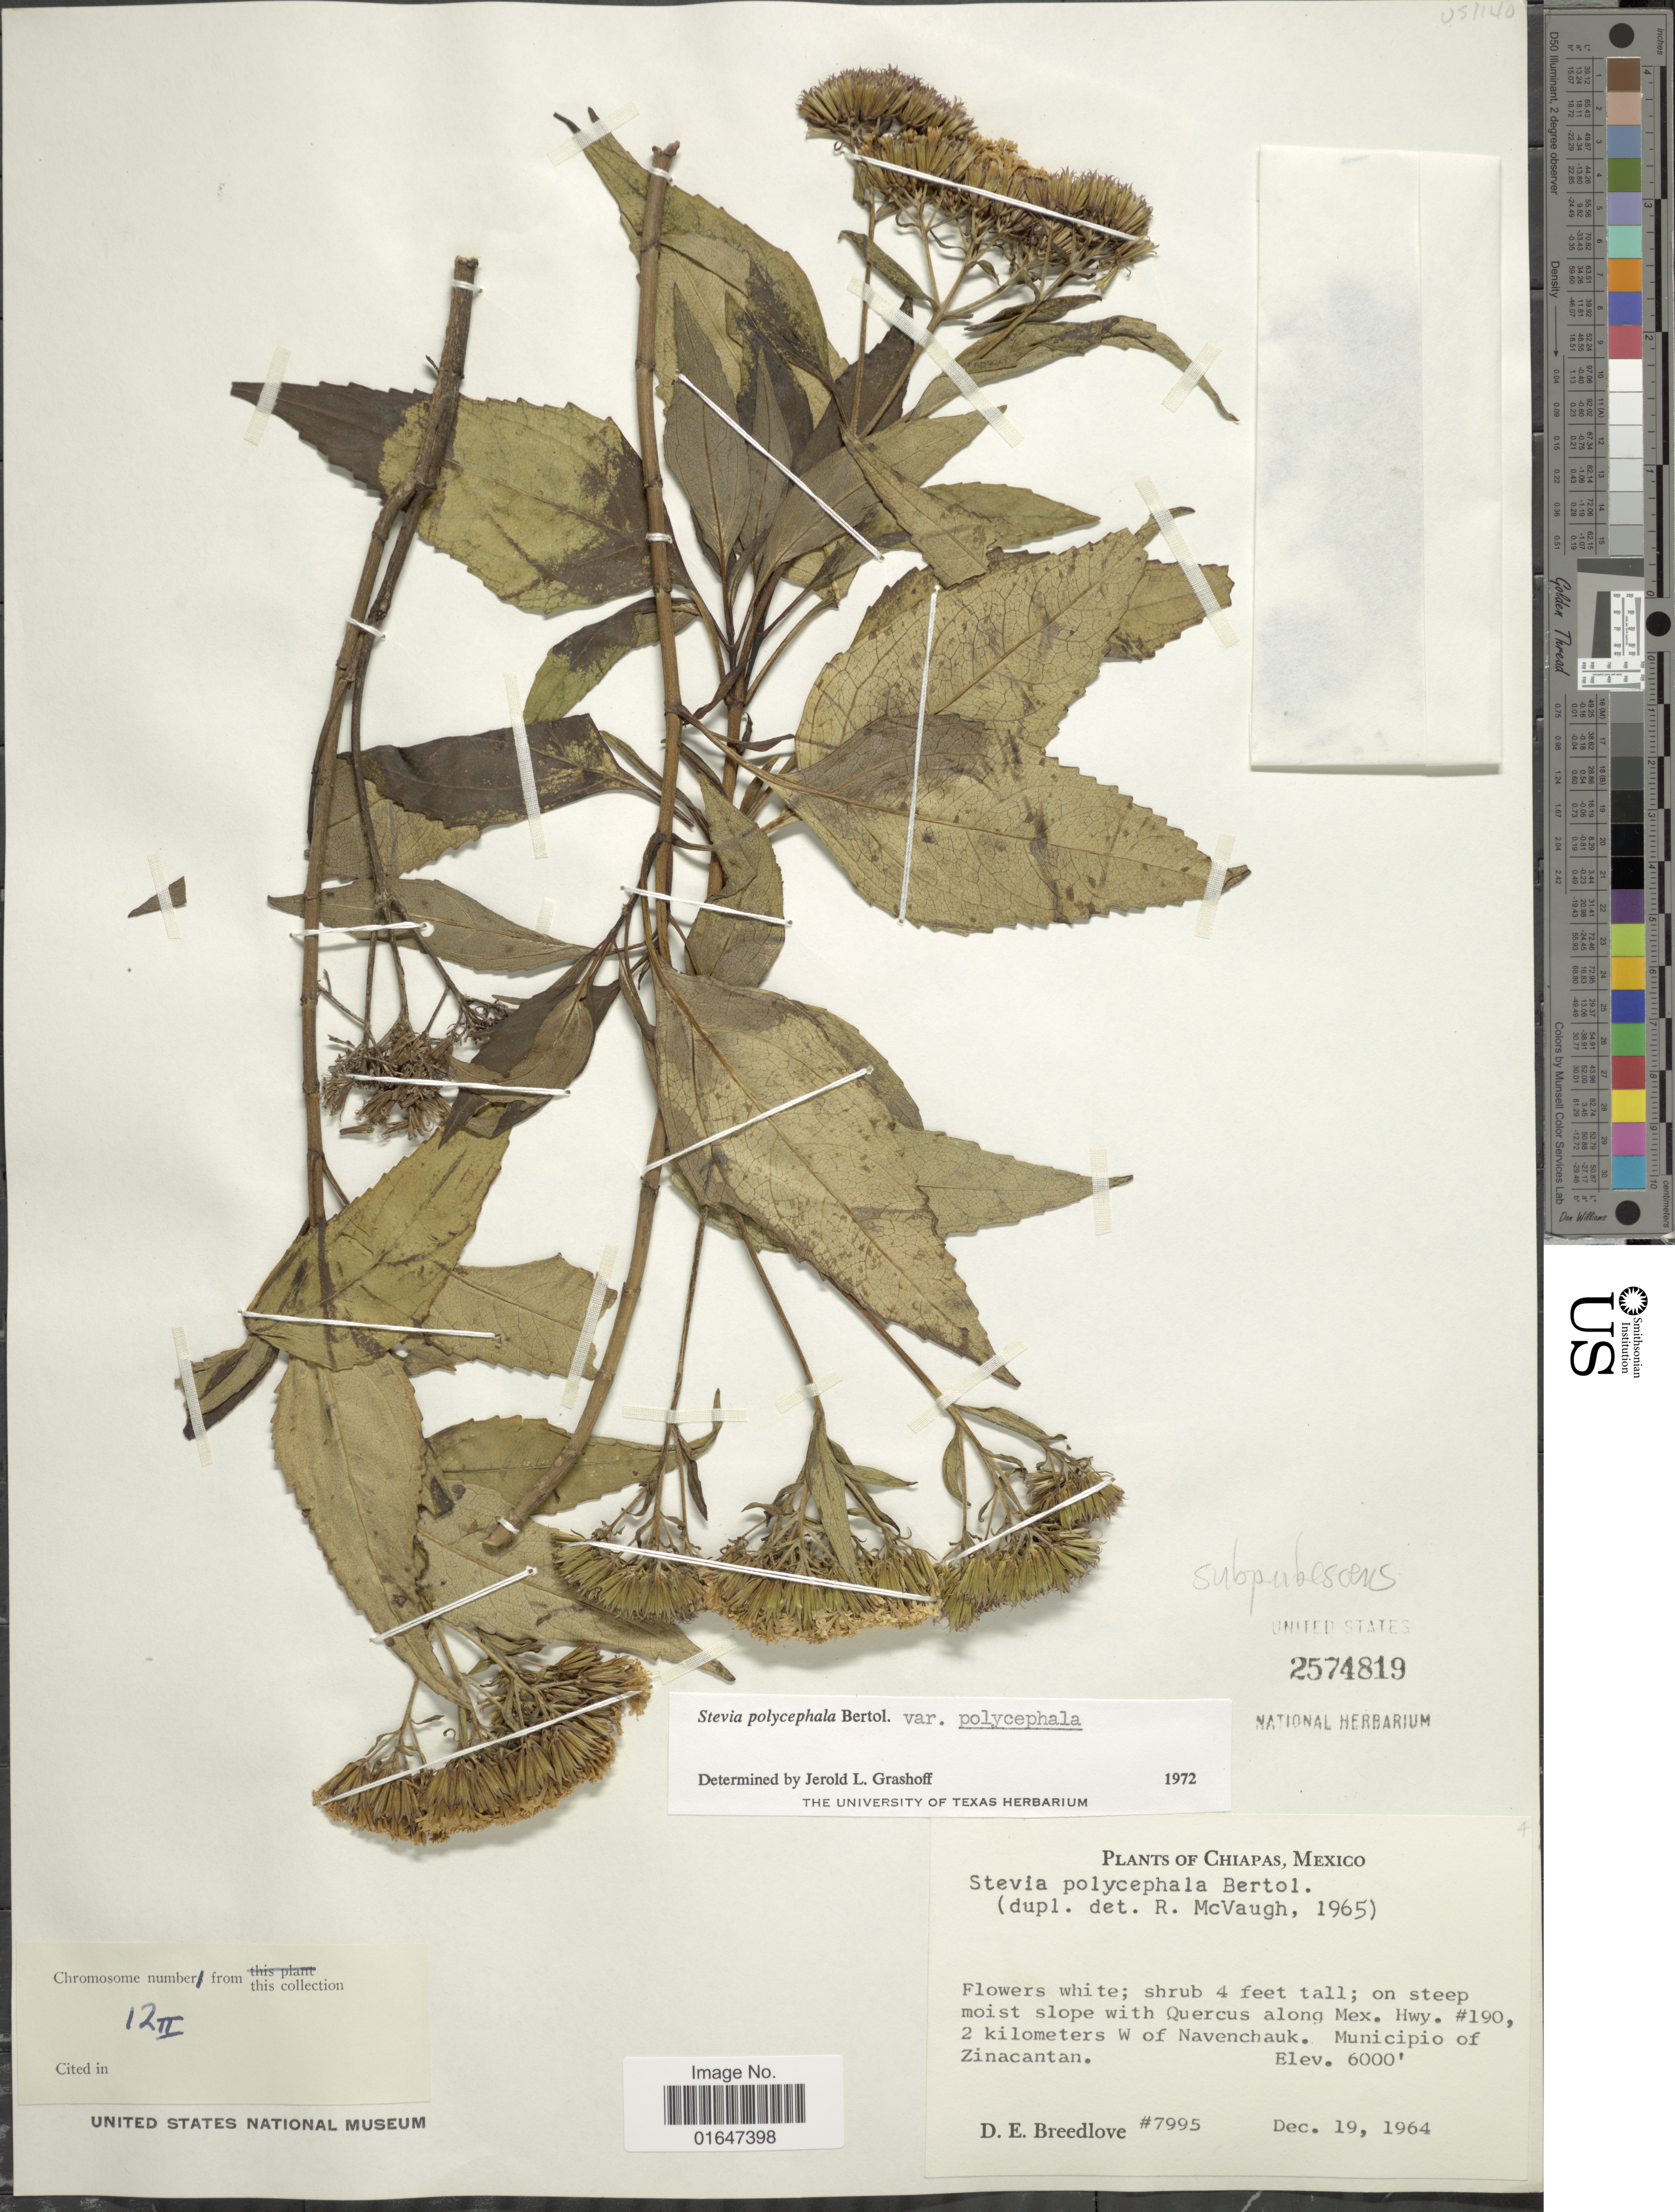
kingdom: Plantae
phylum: Tracheophyta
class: Magnoliopsida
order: Asterales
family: Asteraceae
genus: Stevia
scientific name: Stevia subpubescens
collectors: D. E. Breedlove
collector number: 7995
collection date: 1964-12-19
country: Mexico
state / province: Chiapas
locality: Along Mex. Hwy. #190, 2 kilometers W of Navenchauk, Municipio of Zinacantan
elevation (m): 1829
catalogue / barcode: US 2574819